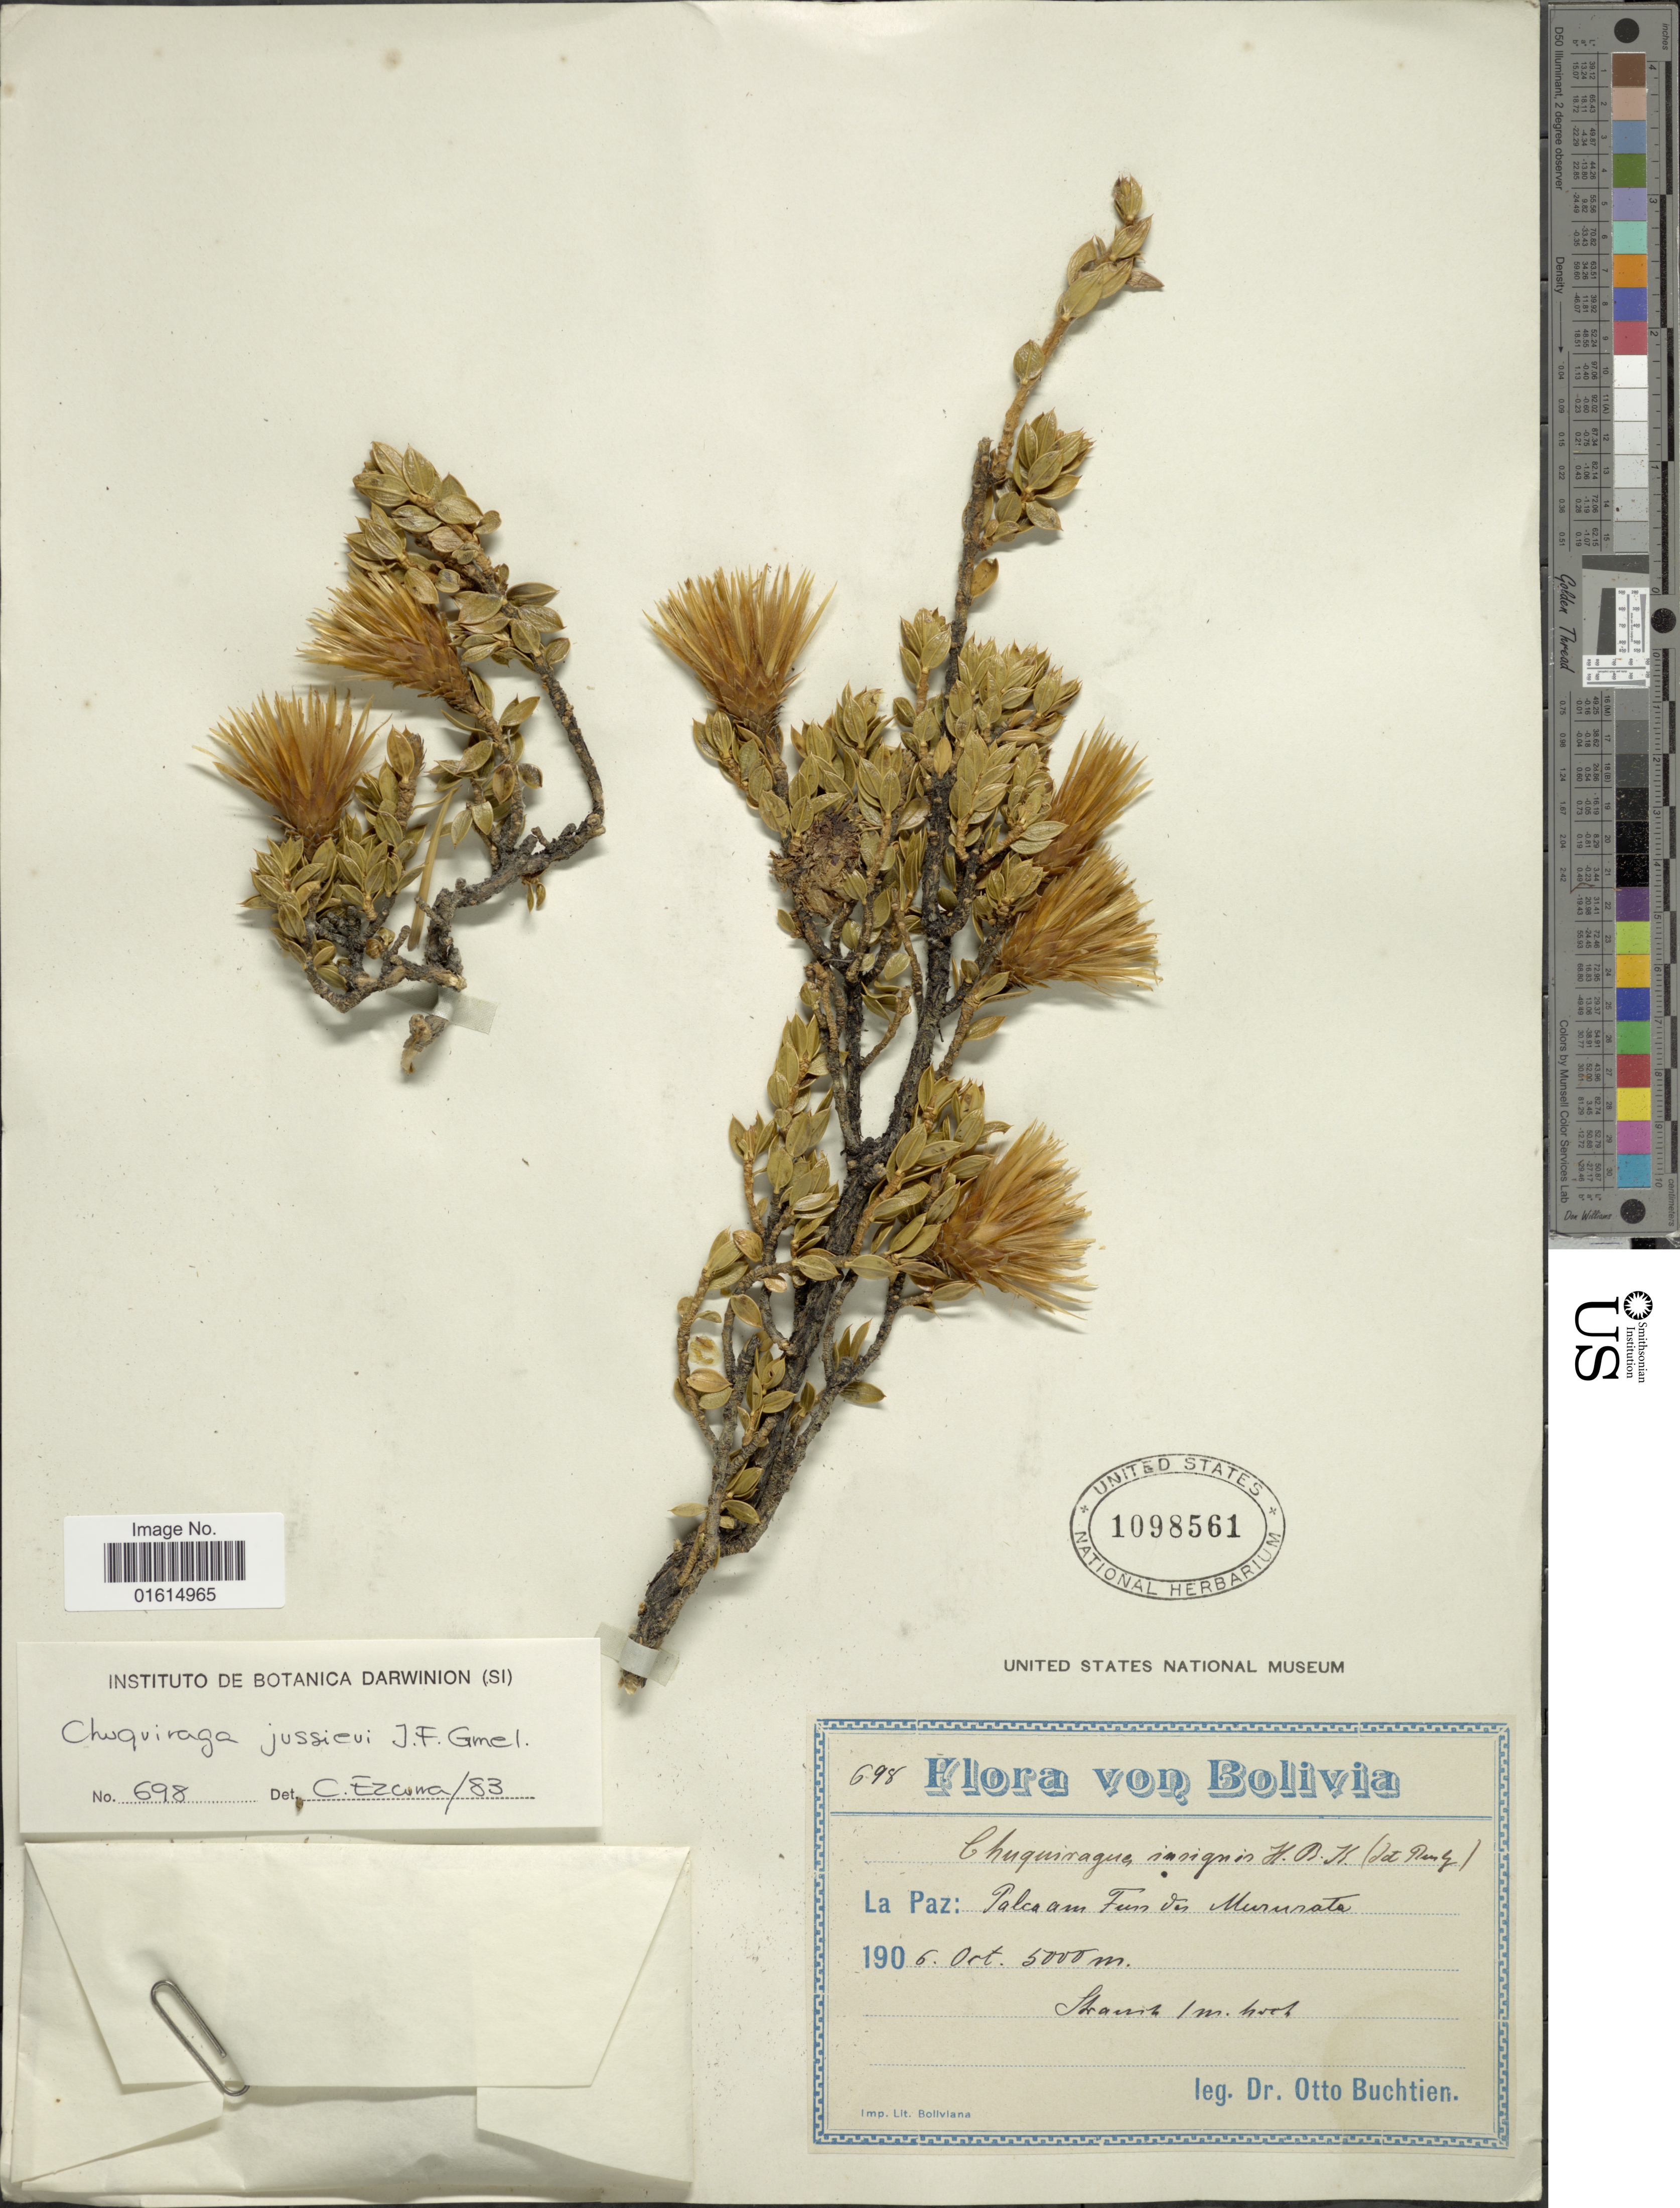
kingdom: Plantae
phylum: Tracheophyta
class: Magnoliopsida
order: Asterales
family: Asteraceae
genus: Chuquiraga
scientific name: Chuquiraga jussieui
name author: J.F. Gmel.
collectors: O. Buchtien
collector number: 698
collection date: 1906-10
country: Bolivia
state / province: La Paz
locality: Mururata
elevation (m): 5000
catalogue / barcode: US 1098561